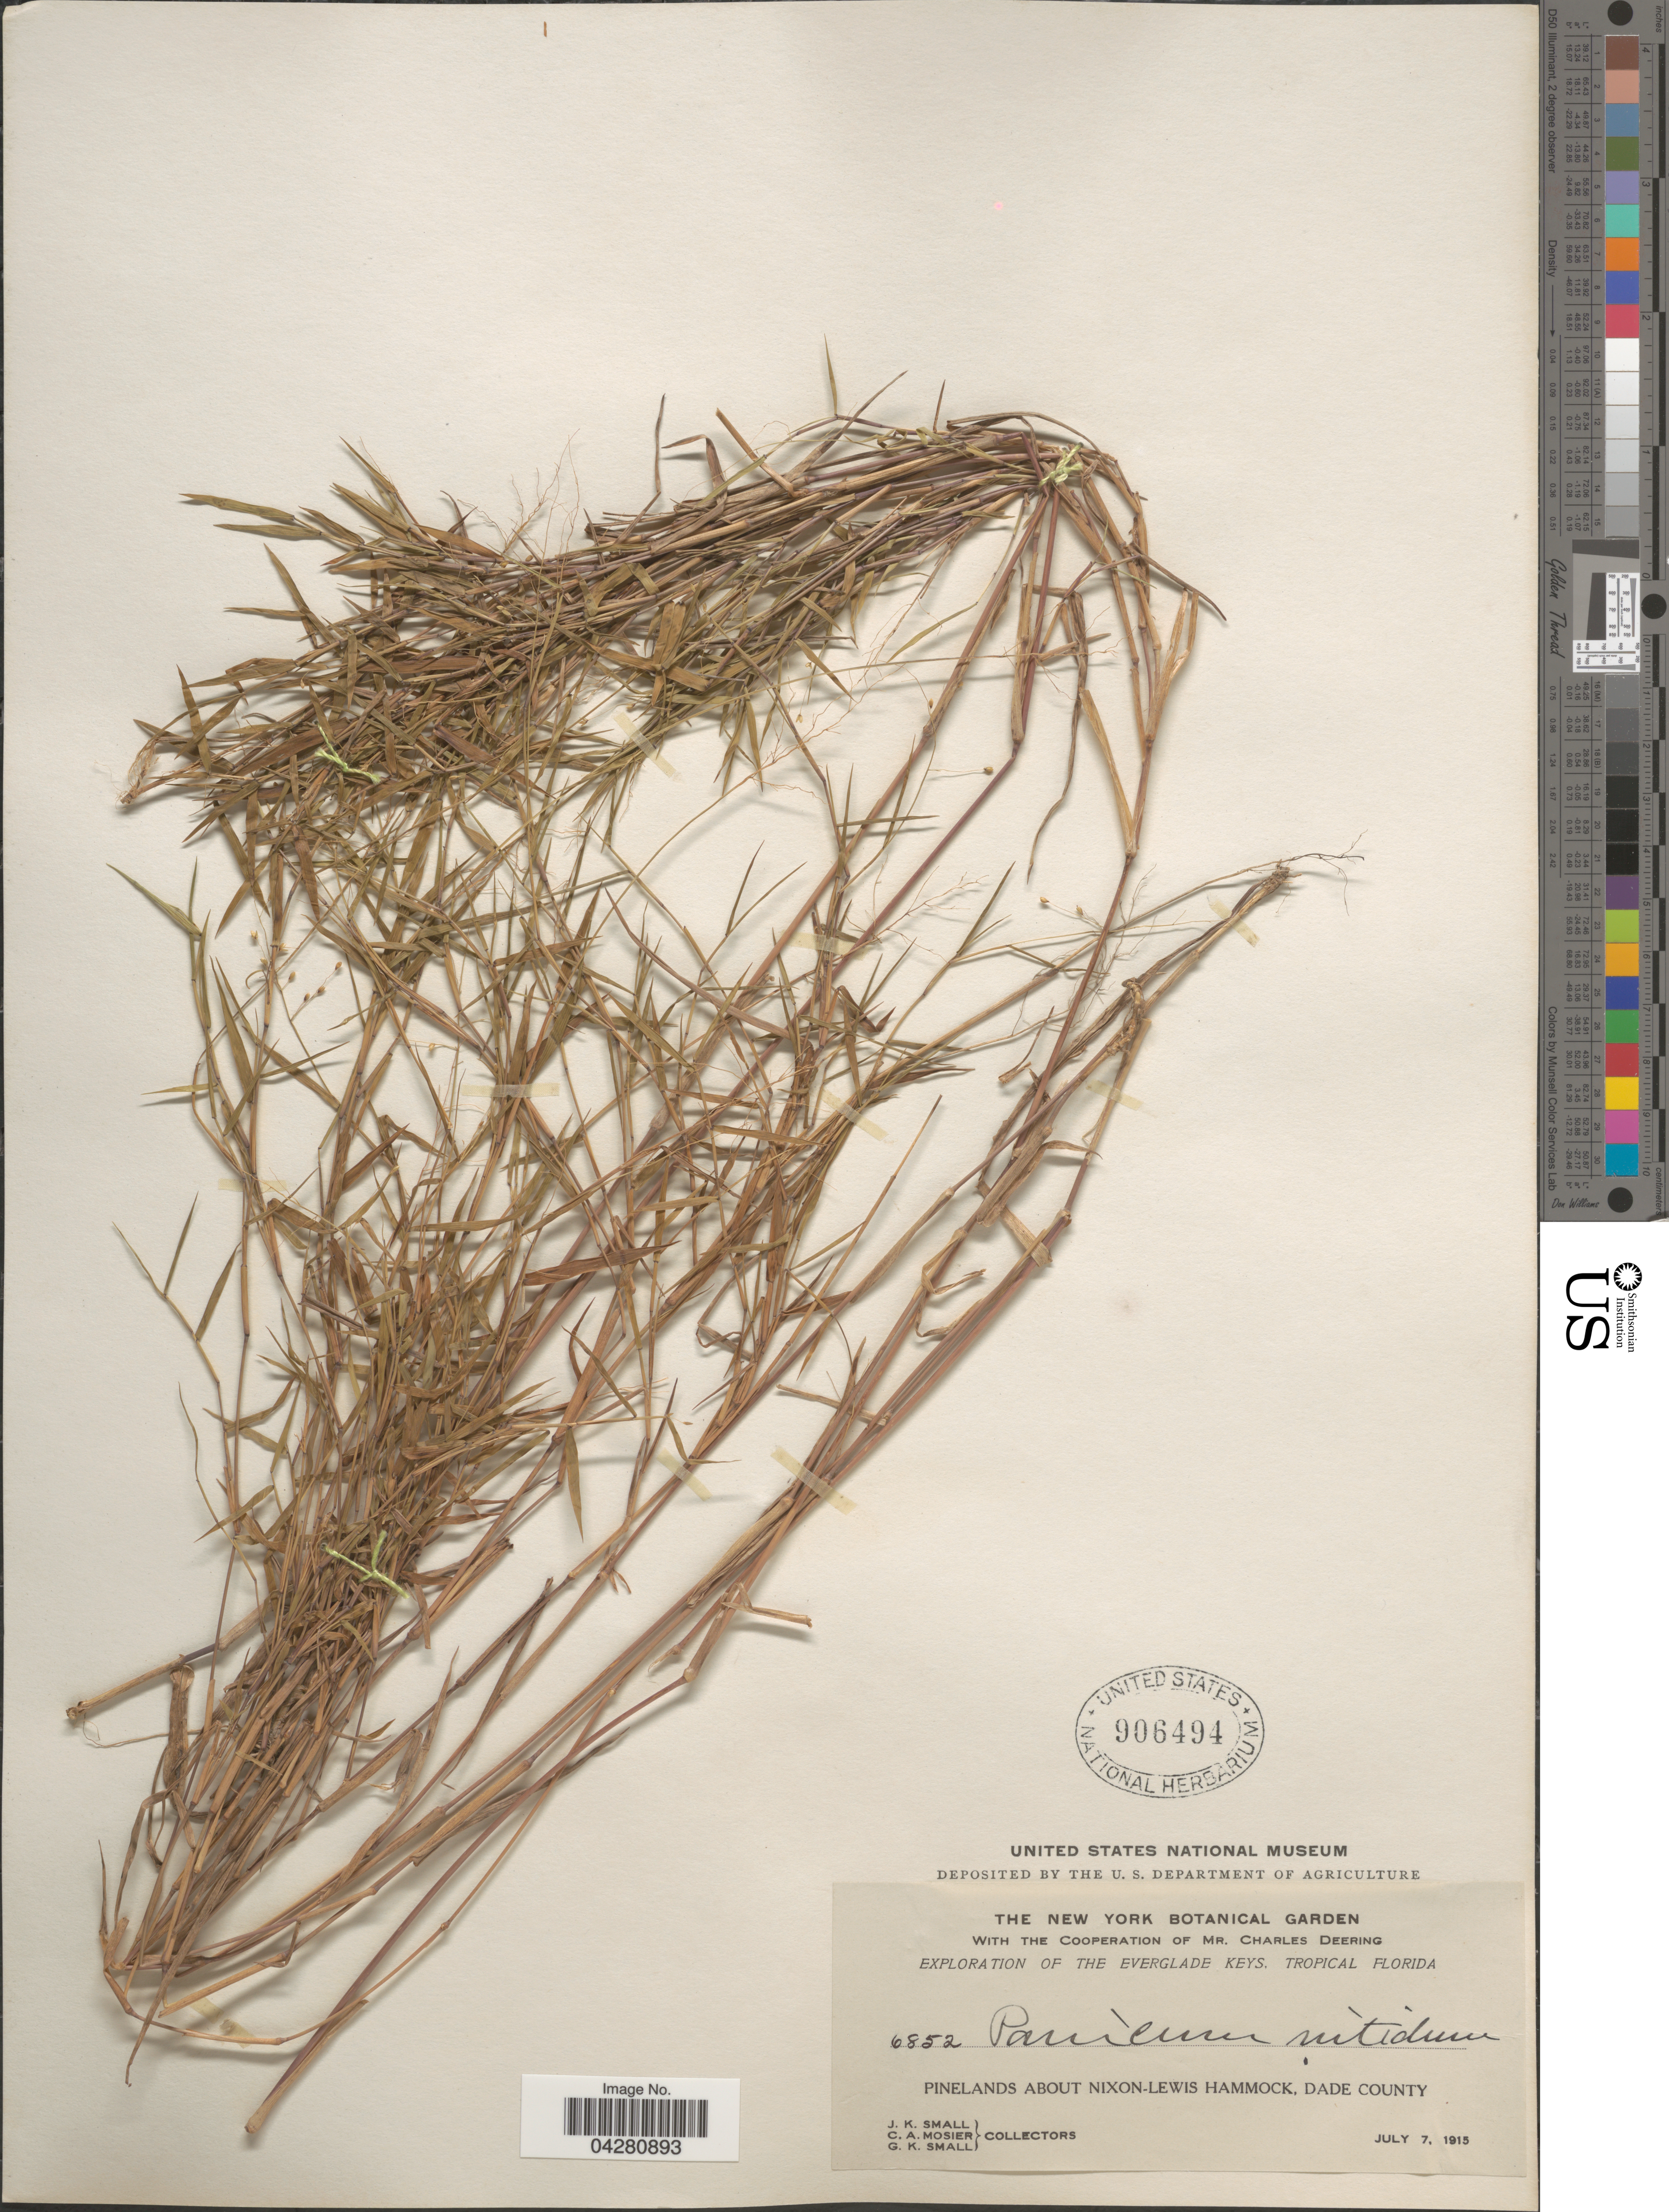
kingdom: Plantae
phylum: Tracheophyta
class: Liliopsida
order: Poales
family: Poaceae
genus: Dichanthelium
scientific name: Dichanthelium dichotomum var. dichotomum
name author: (L.) Gould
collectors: J. K. Small, C. A. Mosier & G. K. Small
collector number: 6852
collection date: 1915-07-07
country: United States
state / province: Florida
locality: Exploration of The Everglade Keys, Tropical Florida. Pinelands about Nixon-Lewis Hammock, Dade County.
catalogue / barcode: US 906494